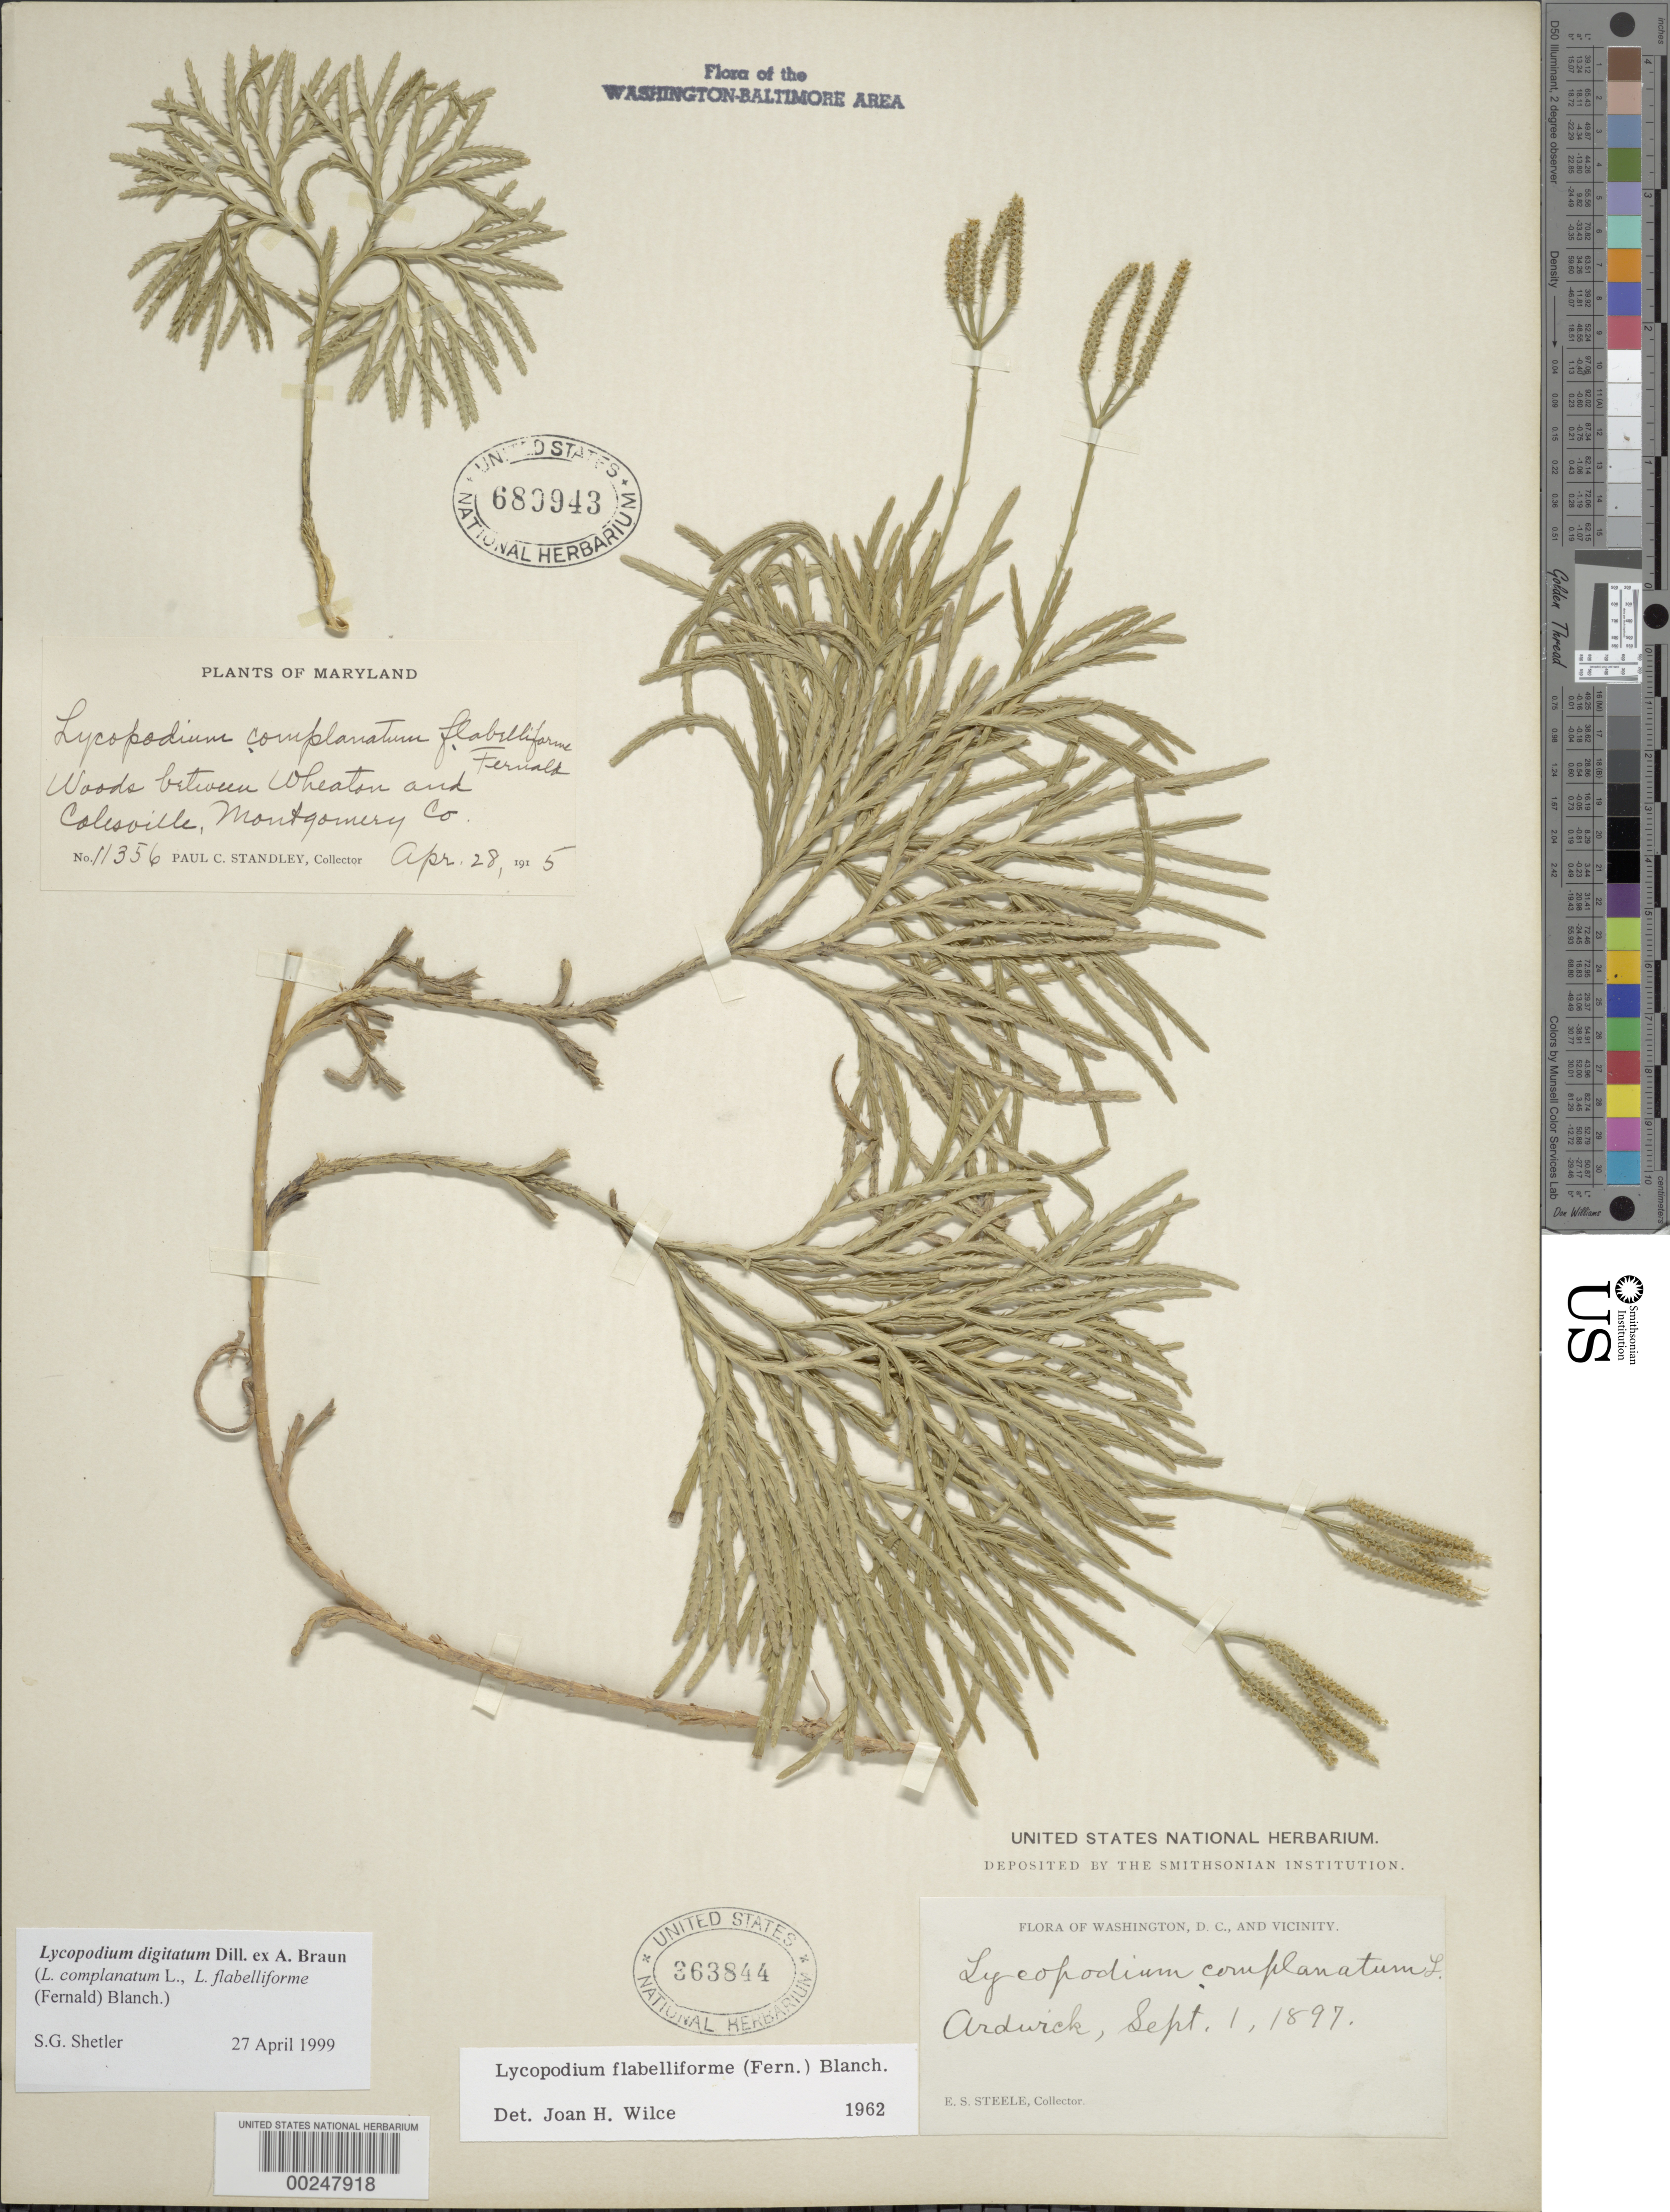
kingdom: Plantae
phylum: Tracheophyta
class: Lycopodiopsida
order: Lycopodiales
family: Lycopodiaceae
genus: Diphasiastrum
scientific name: Diphasiastrum digitatum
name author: (Dill. ex A. Braun) Holub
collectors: E. Steele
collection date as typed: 01 Sep 1897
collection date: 1897-09-01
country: United States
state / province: Maryland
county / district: Prince George's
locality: Ardwick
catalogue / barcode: US 363844